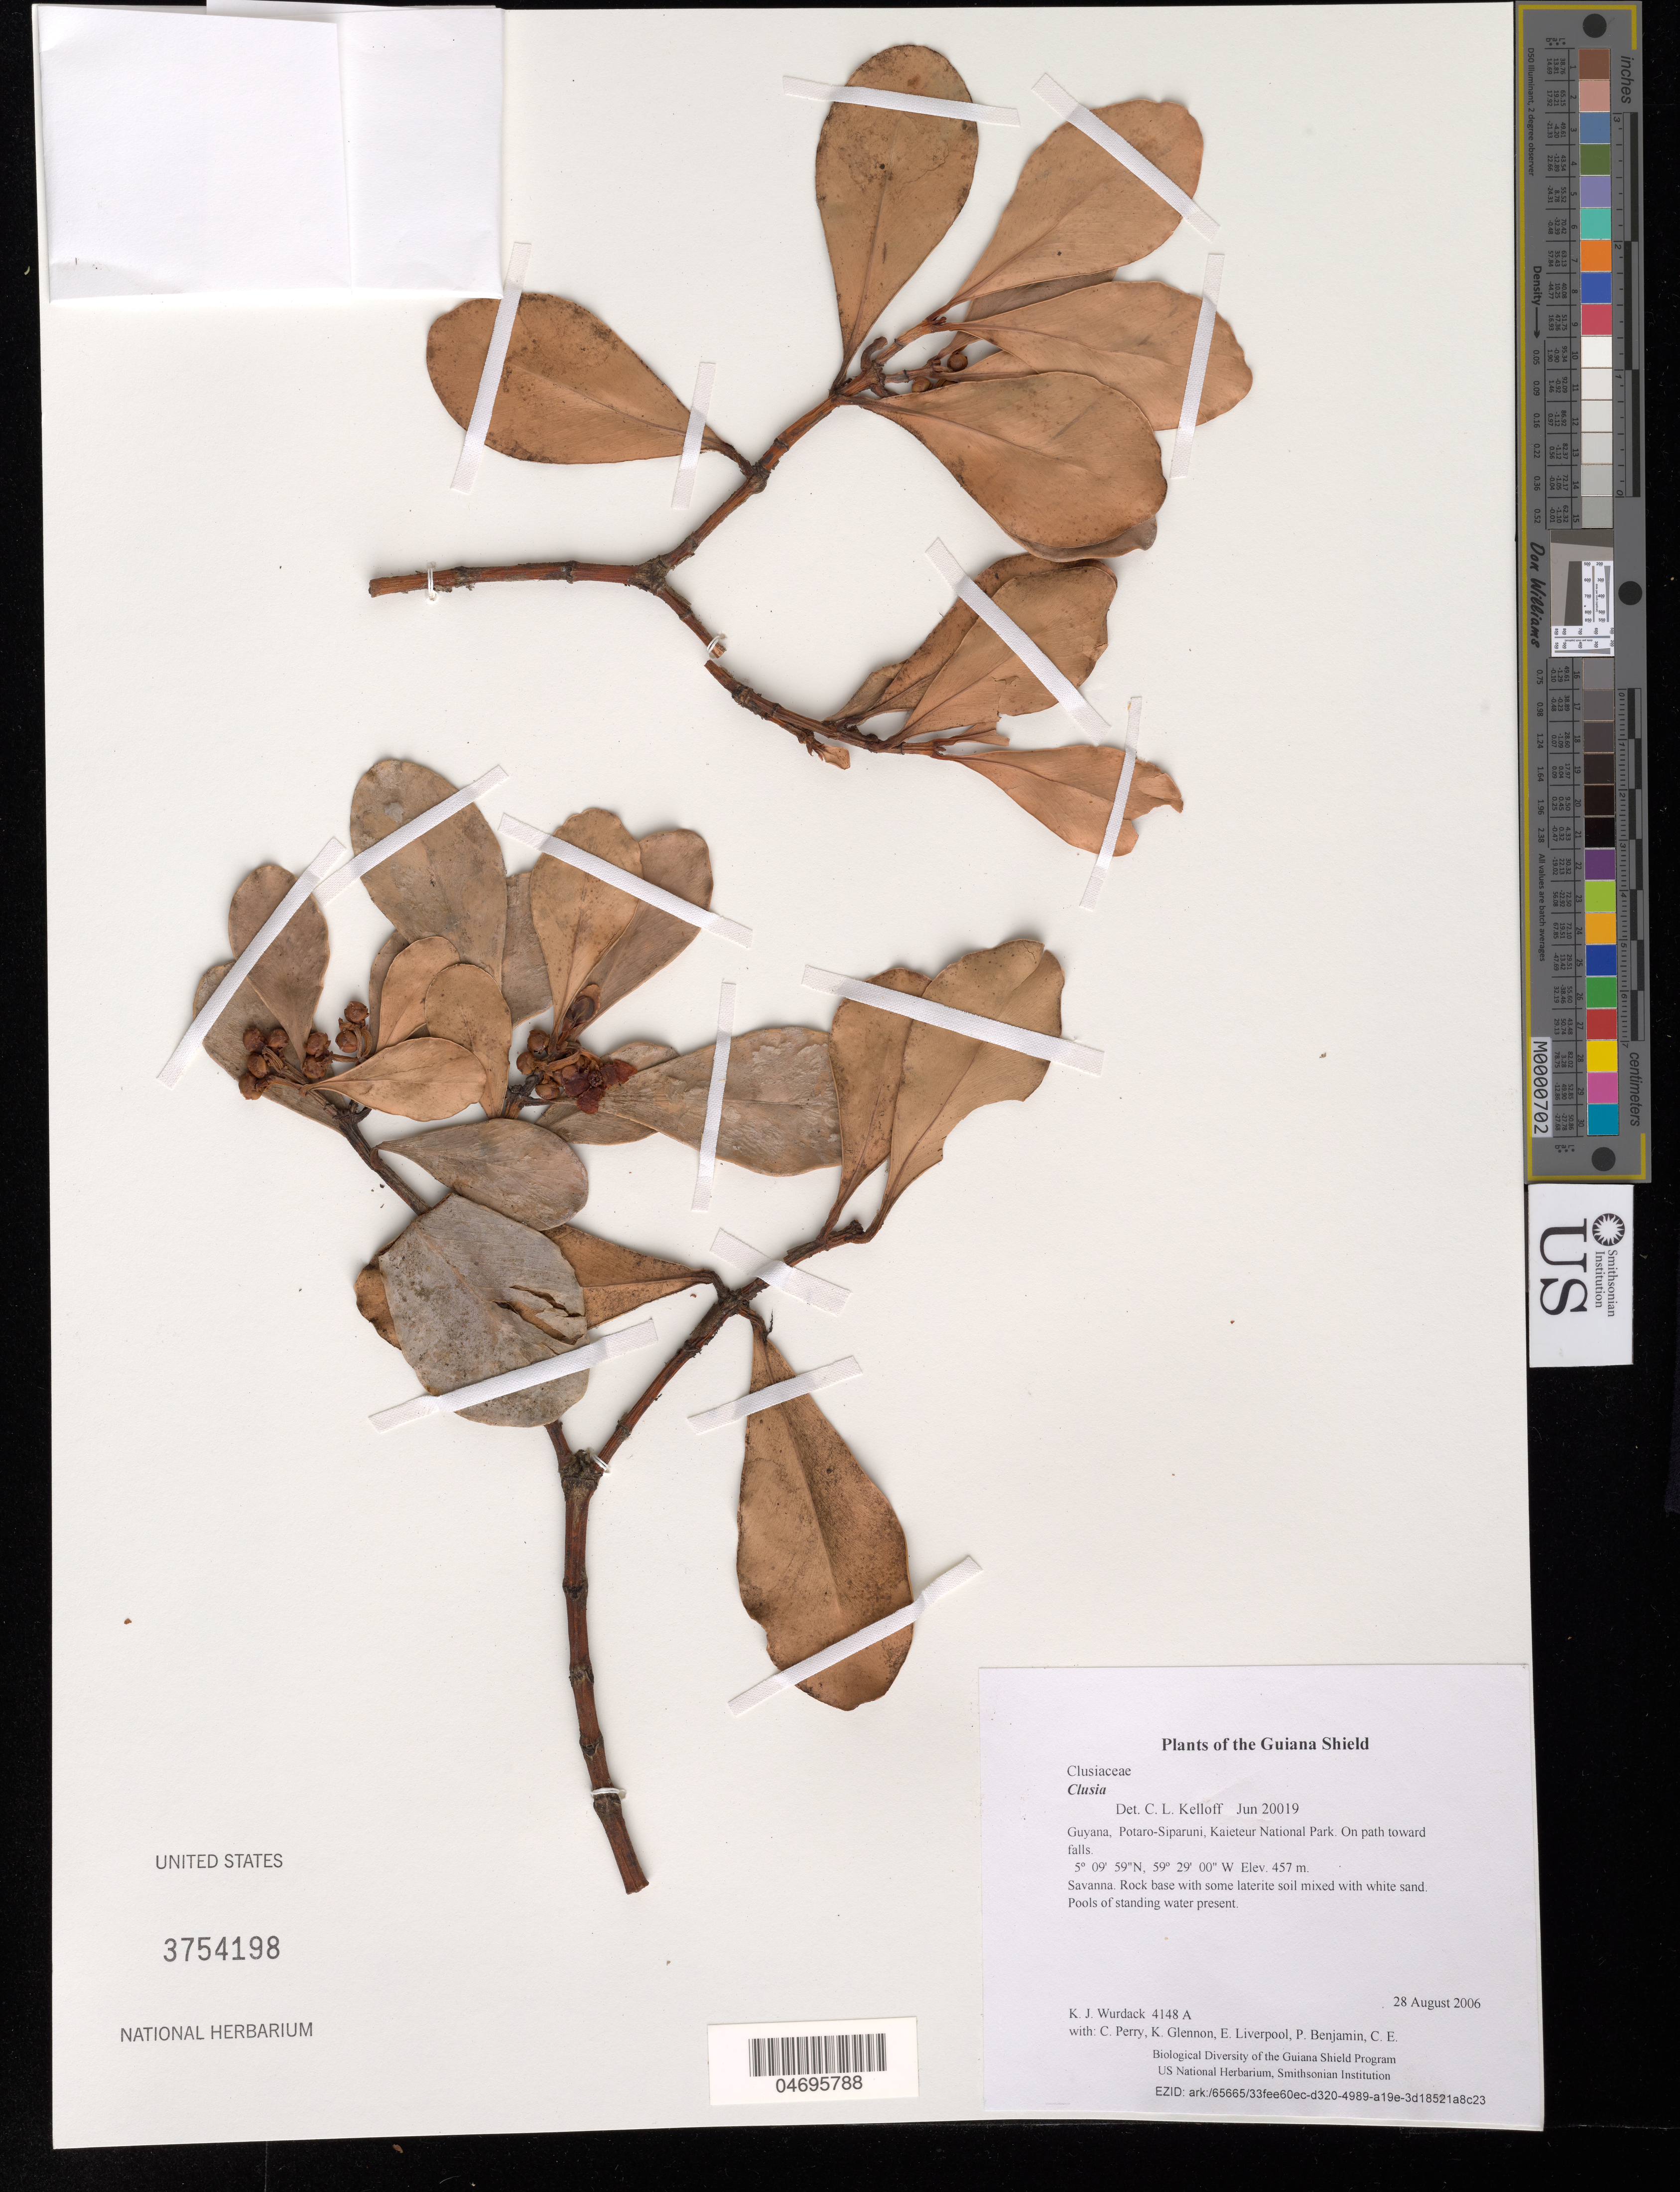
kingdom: Plantae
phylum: Tracheophyta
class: Magnoliopsida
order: Malpighiales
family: Clusiaceae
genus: Clusia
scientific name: Clusia sp.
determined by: Kelloff, C. L.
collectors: K. Wurdack, C. Perry, K. Glennon, E. Liverpool, P. Benjamin, C. E. Hinchliff & K. M. Redden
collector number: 4148 A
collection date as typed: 28 August 2006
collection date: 2006-08-28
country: Guyana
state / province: Potaro-Siparuni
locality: Kaieteur National Park. On path toward falls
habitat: Savanna. Rock base with some laterite soil mixed with white sand. Pools of standing water present.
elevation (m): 457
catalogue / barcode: US 3754198